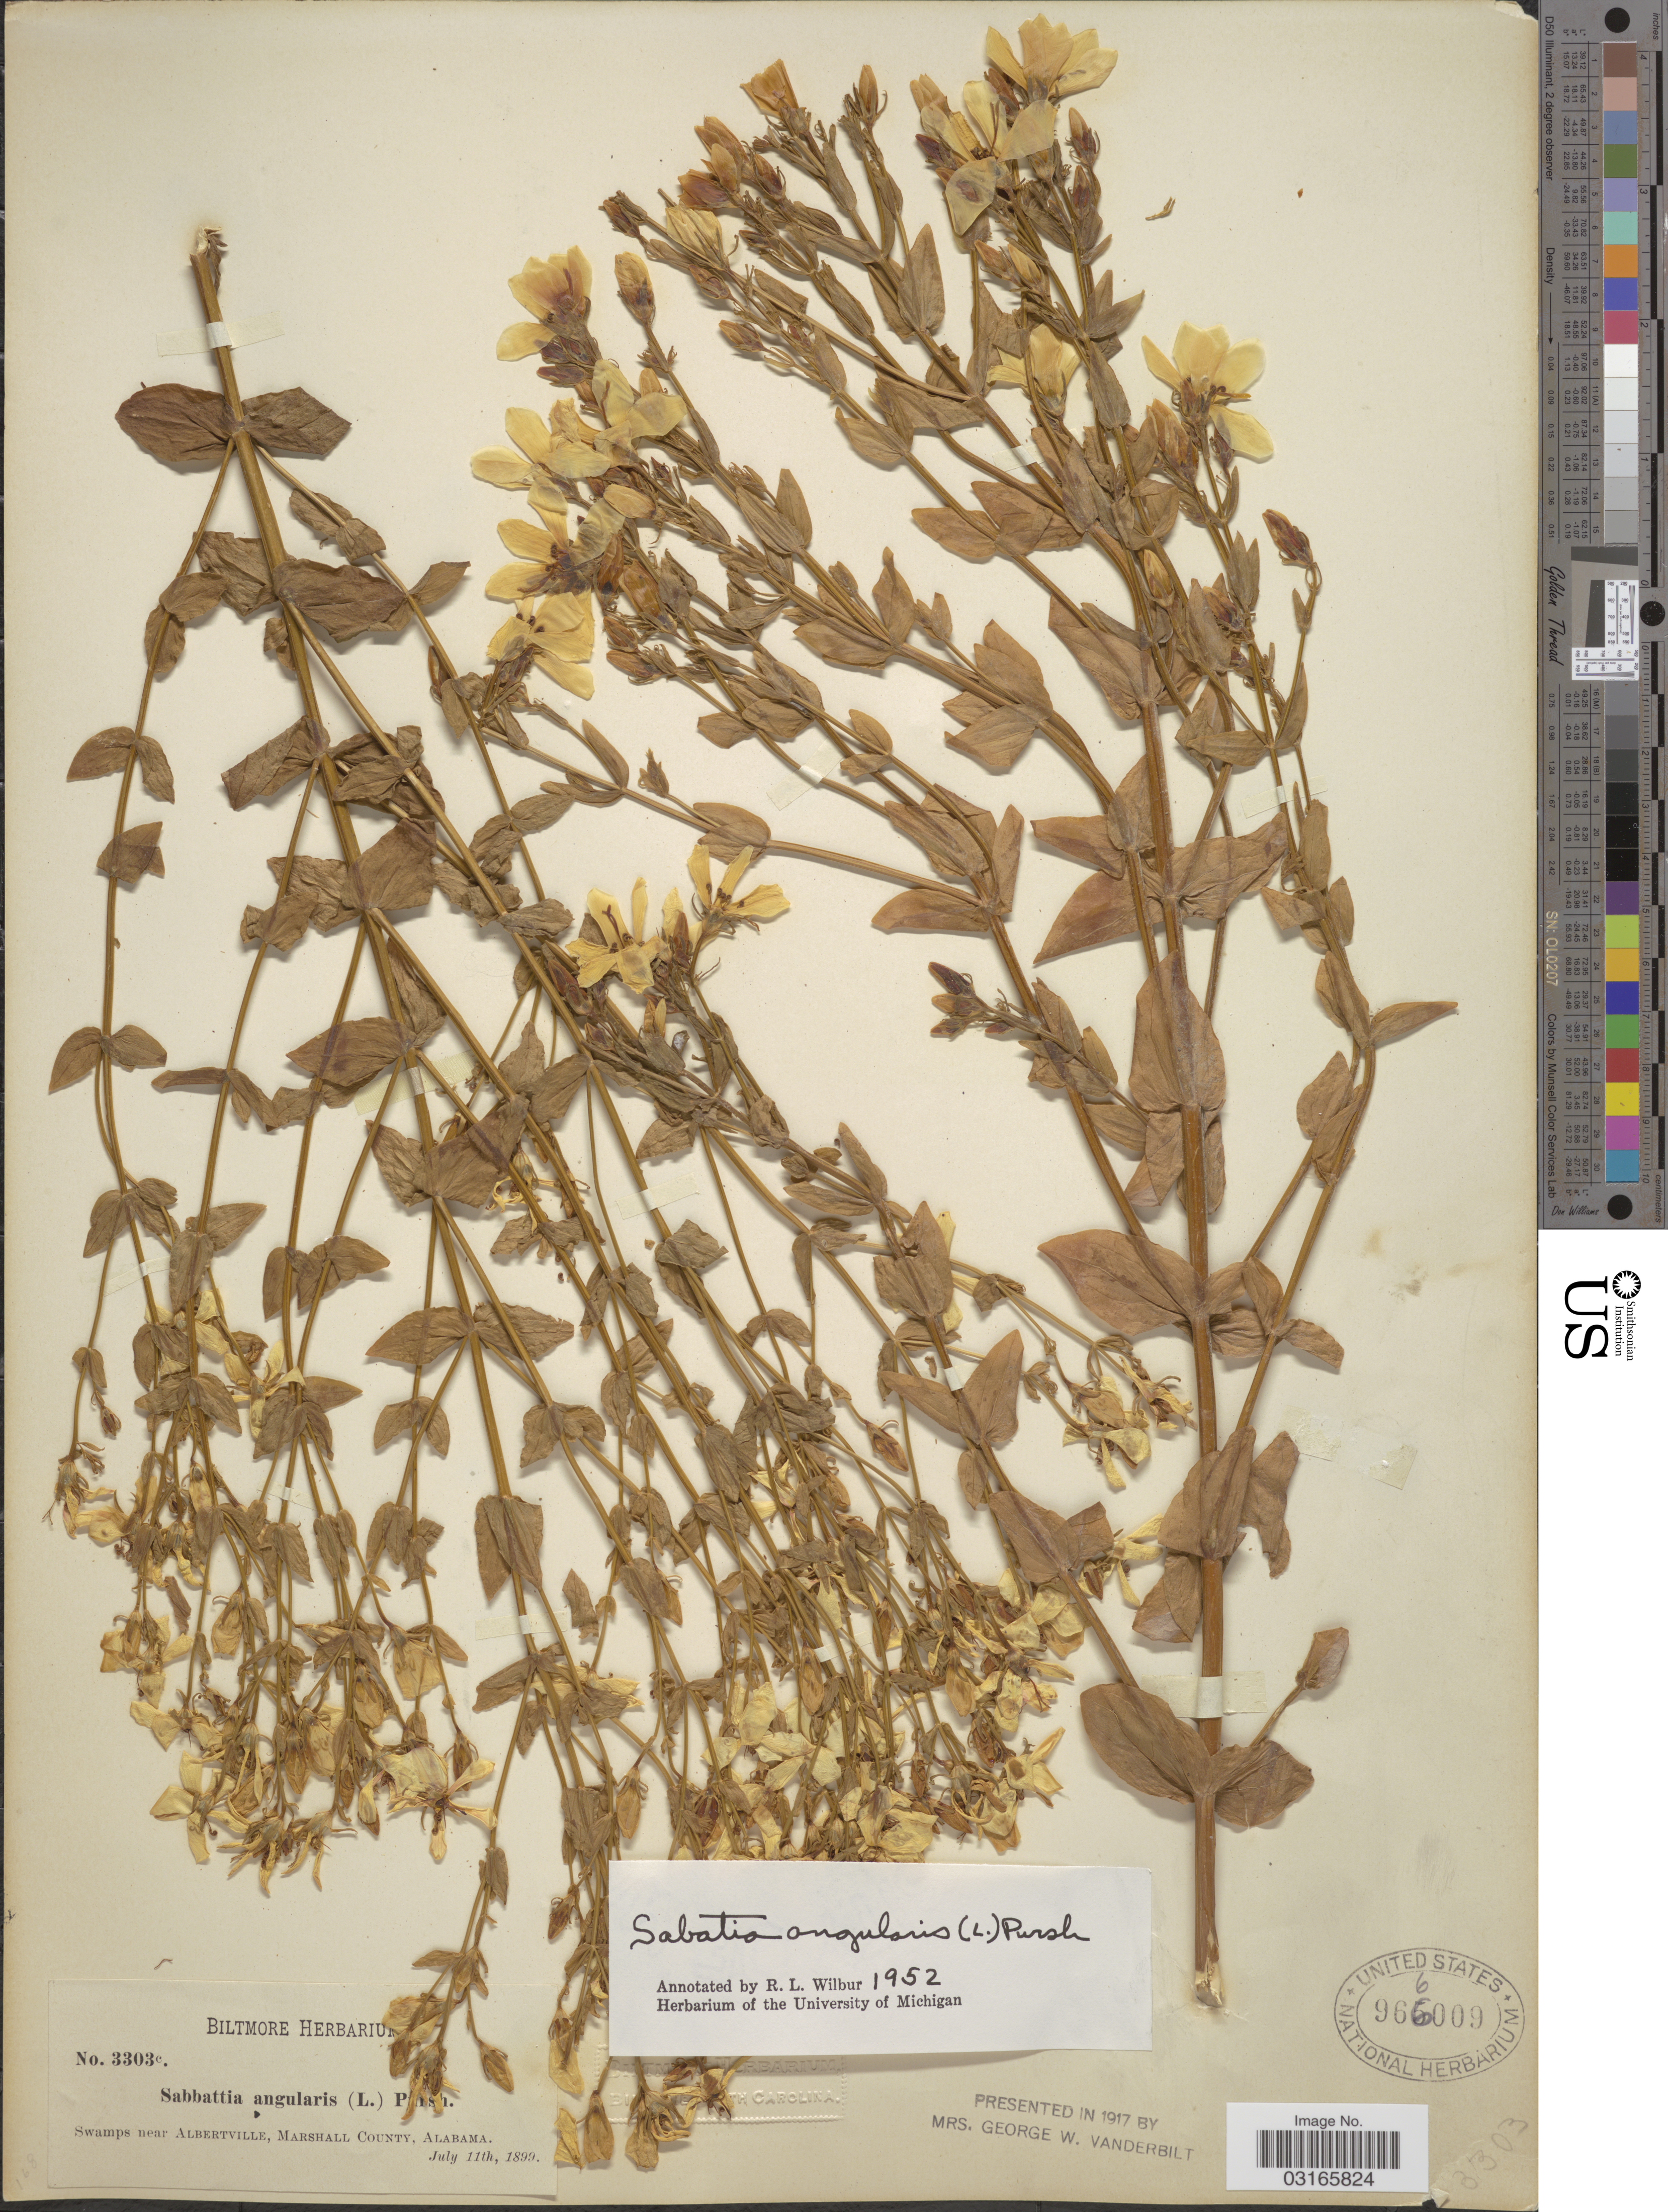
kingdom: Plantae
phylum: Tracheophyta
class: Magnoliopsida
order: Gentianales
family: Gentianaceae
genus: Sabatia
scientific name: Sabatia angularis (L.) Pursh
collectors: ex herb. Biltmore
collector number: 3303c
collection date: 1899-07-11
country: United States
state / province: Alabama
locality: Swamps near Albertville, Marshall County.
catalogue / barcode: US 966009